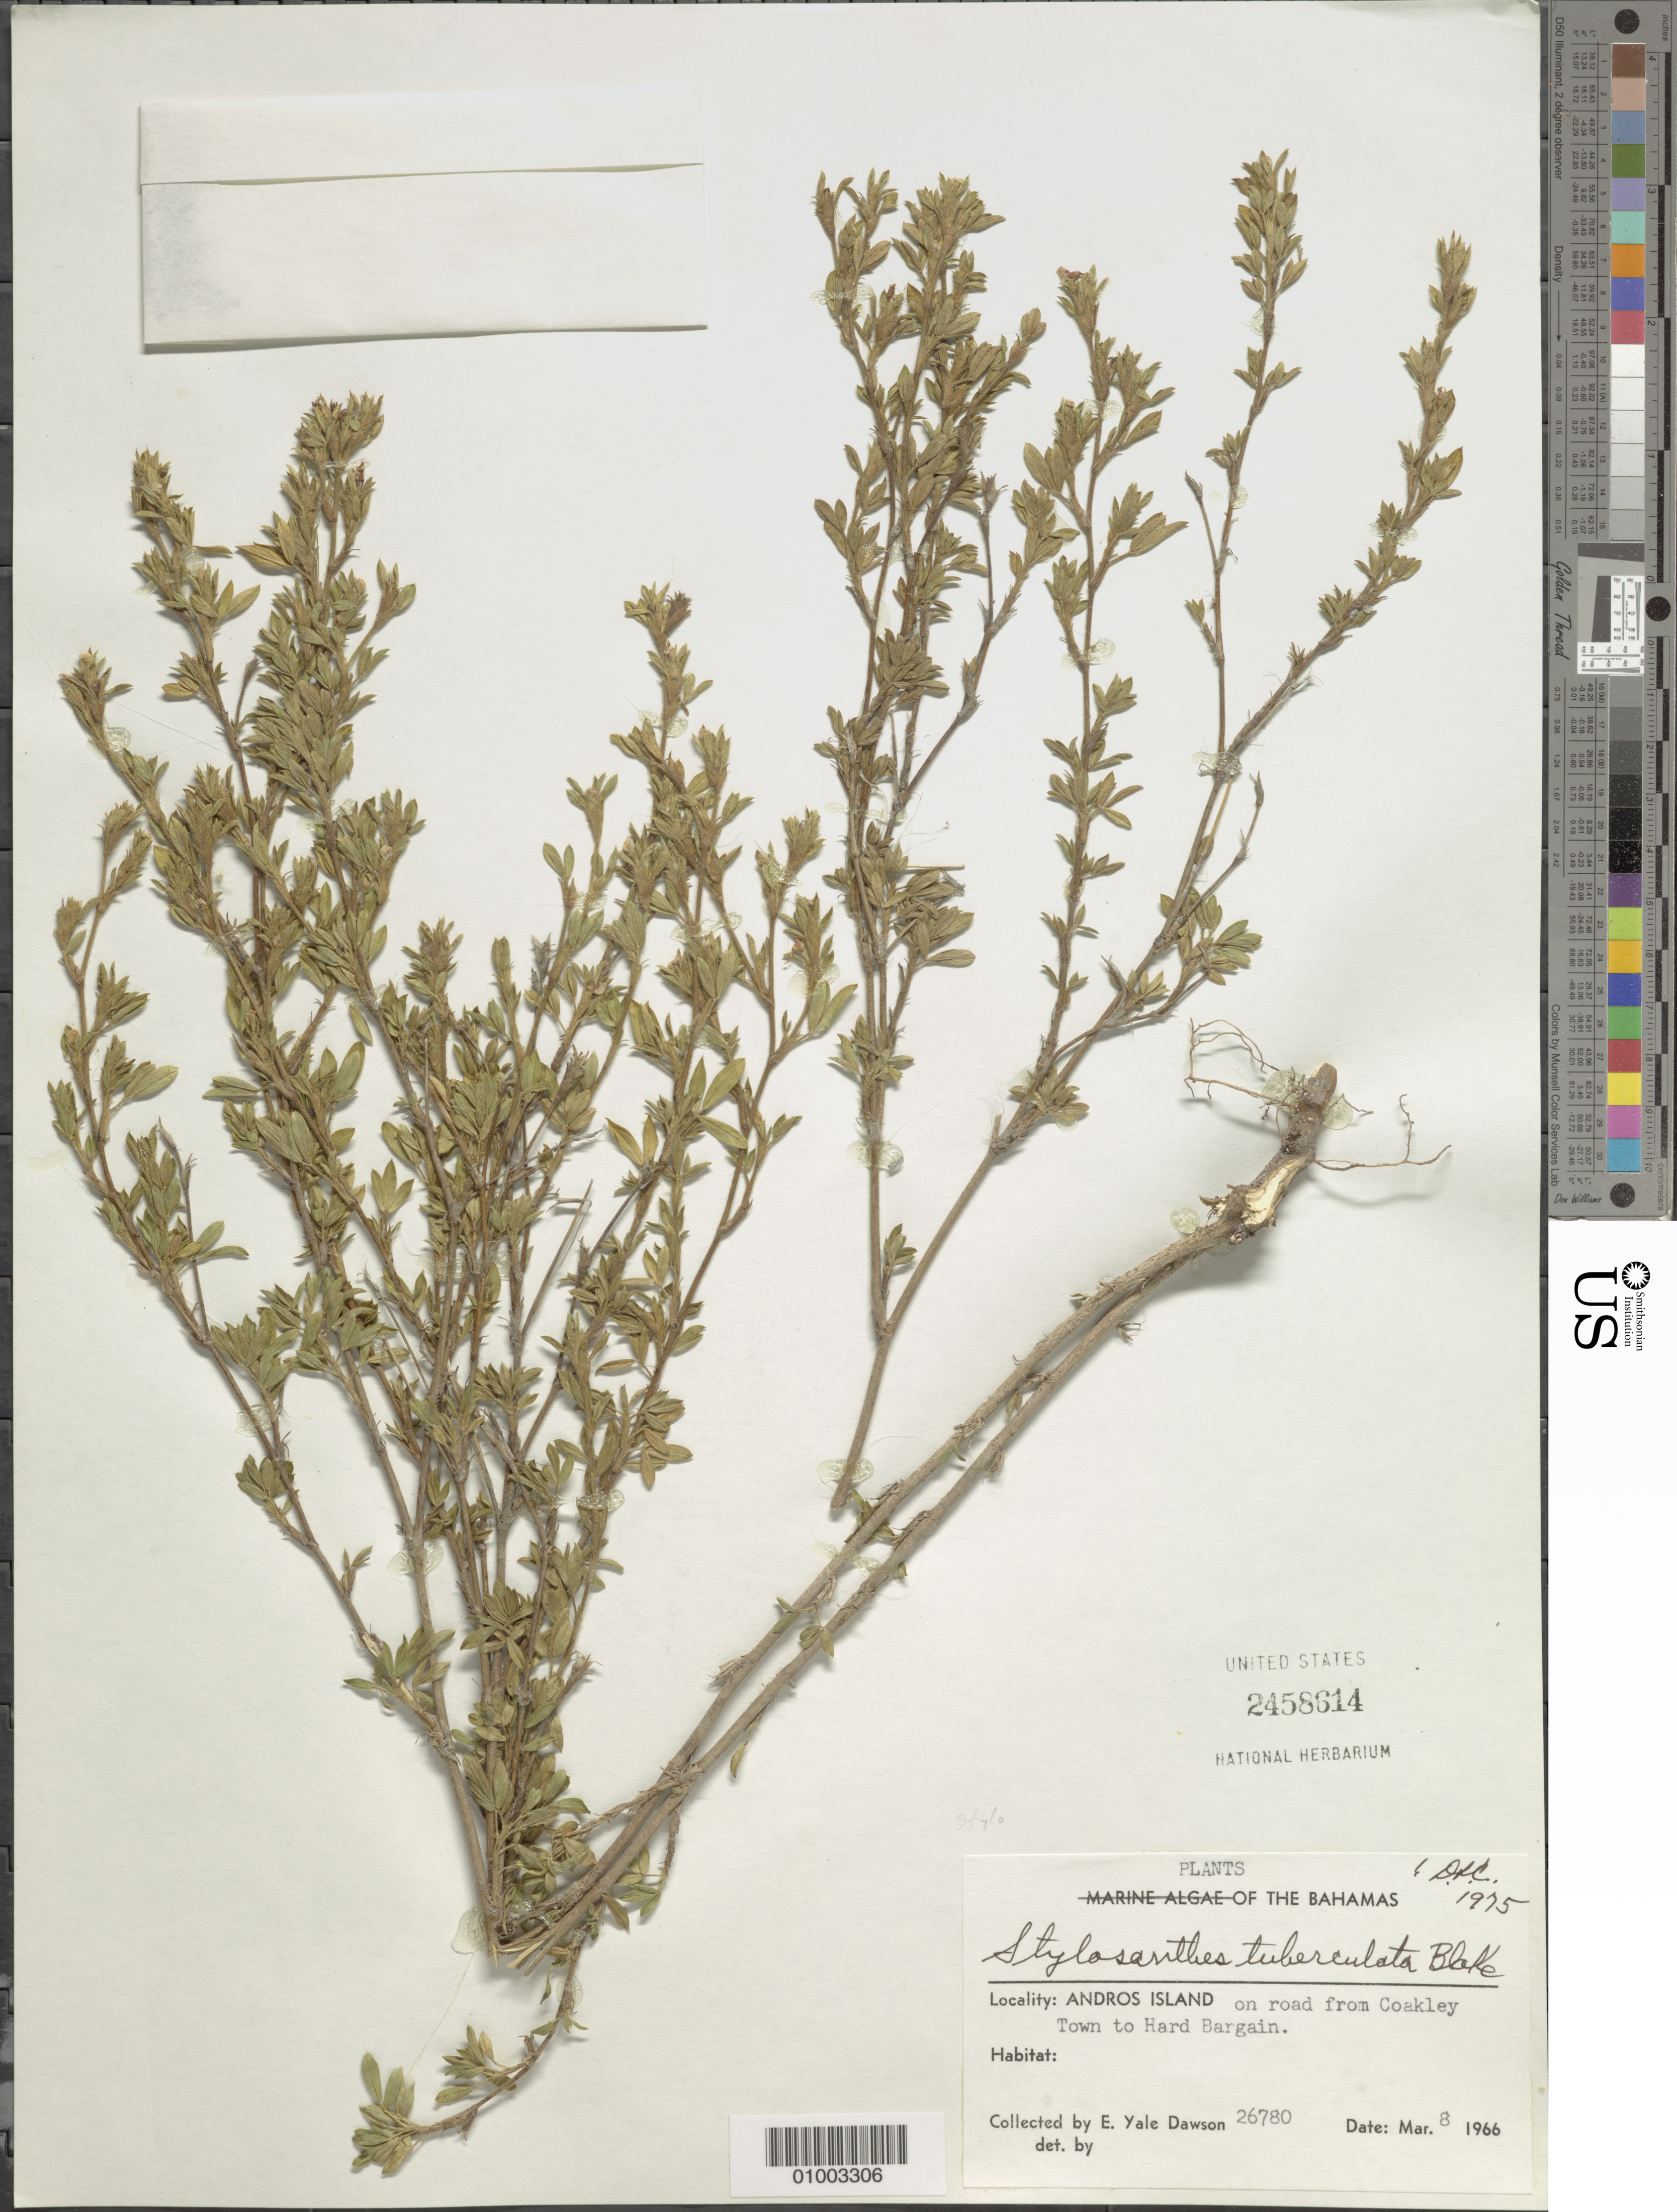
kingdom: Plantae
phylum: Tracheophyta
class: Magnoliopsida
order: Fabales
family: Fabaceae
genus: Stylosanthes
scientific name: Stylosanthes hamata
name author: (L.) Taub.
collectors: E. Y. Dawson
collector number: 26780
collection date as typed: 08 Mar 1966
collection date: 1966-03-08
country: Bahamas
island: Andros I.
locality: Road from Coakley Town to Hard Bargain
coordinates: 0 N, 0 E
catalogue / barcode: US 2458614